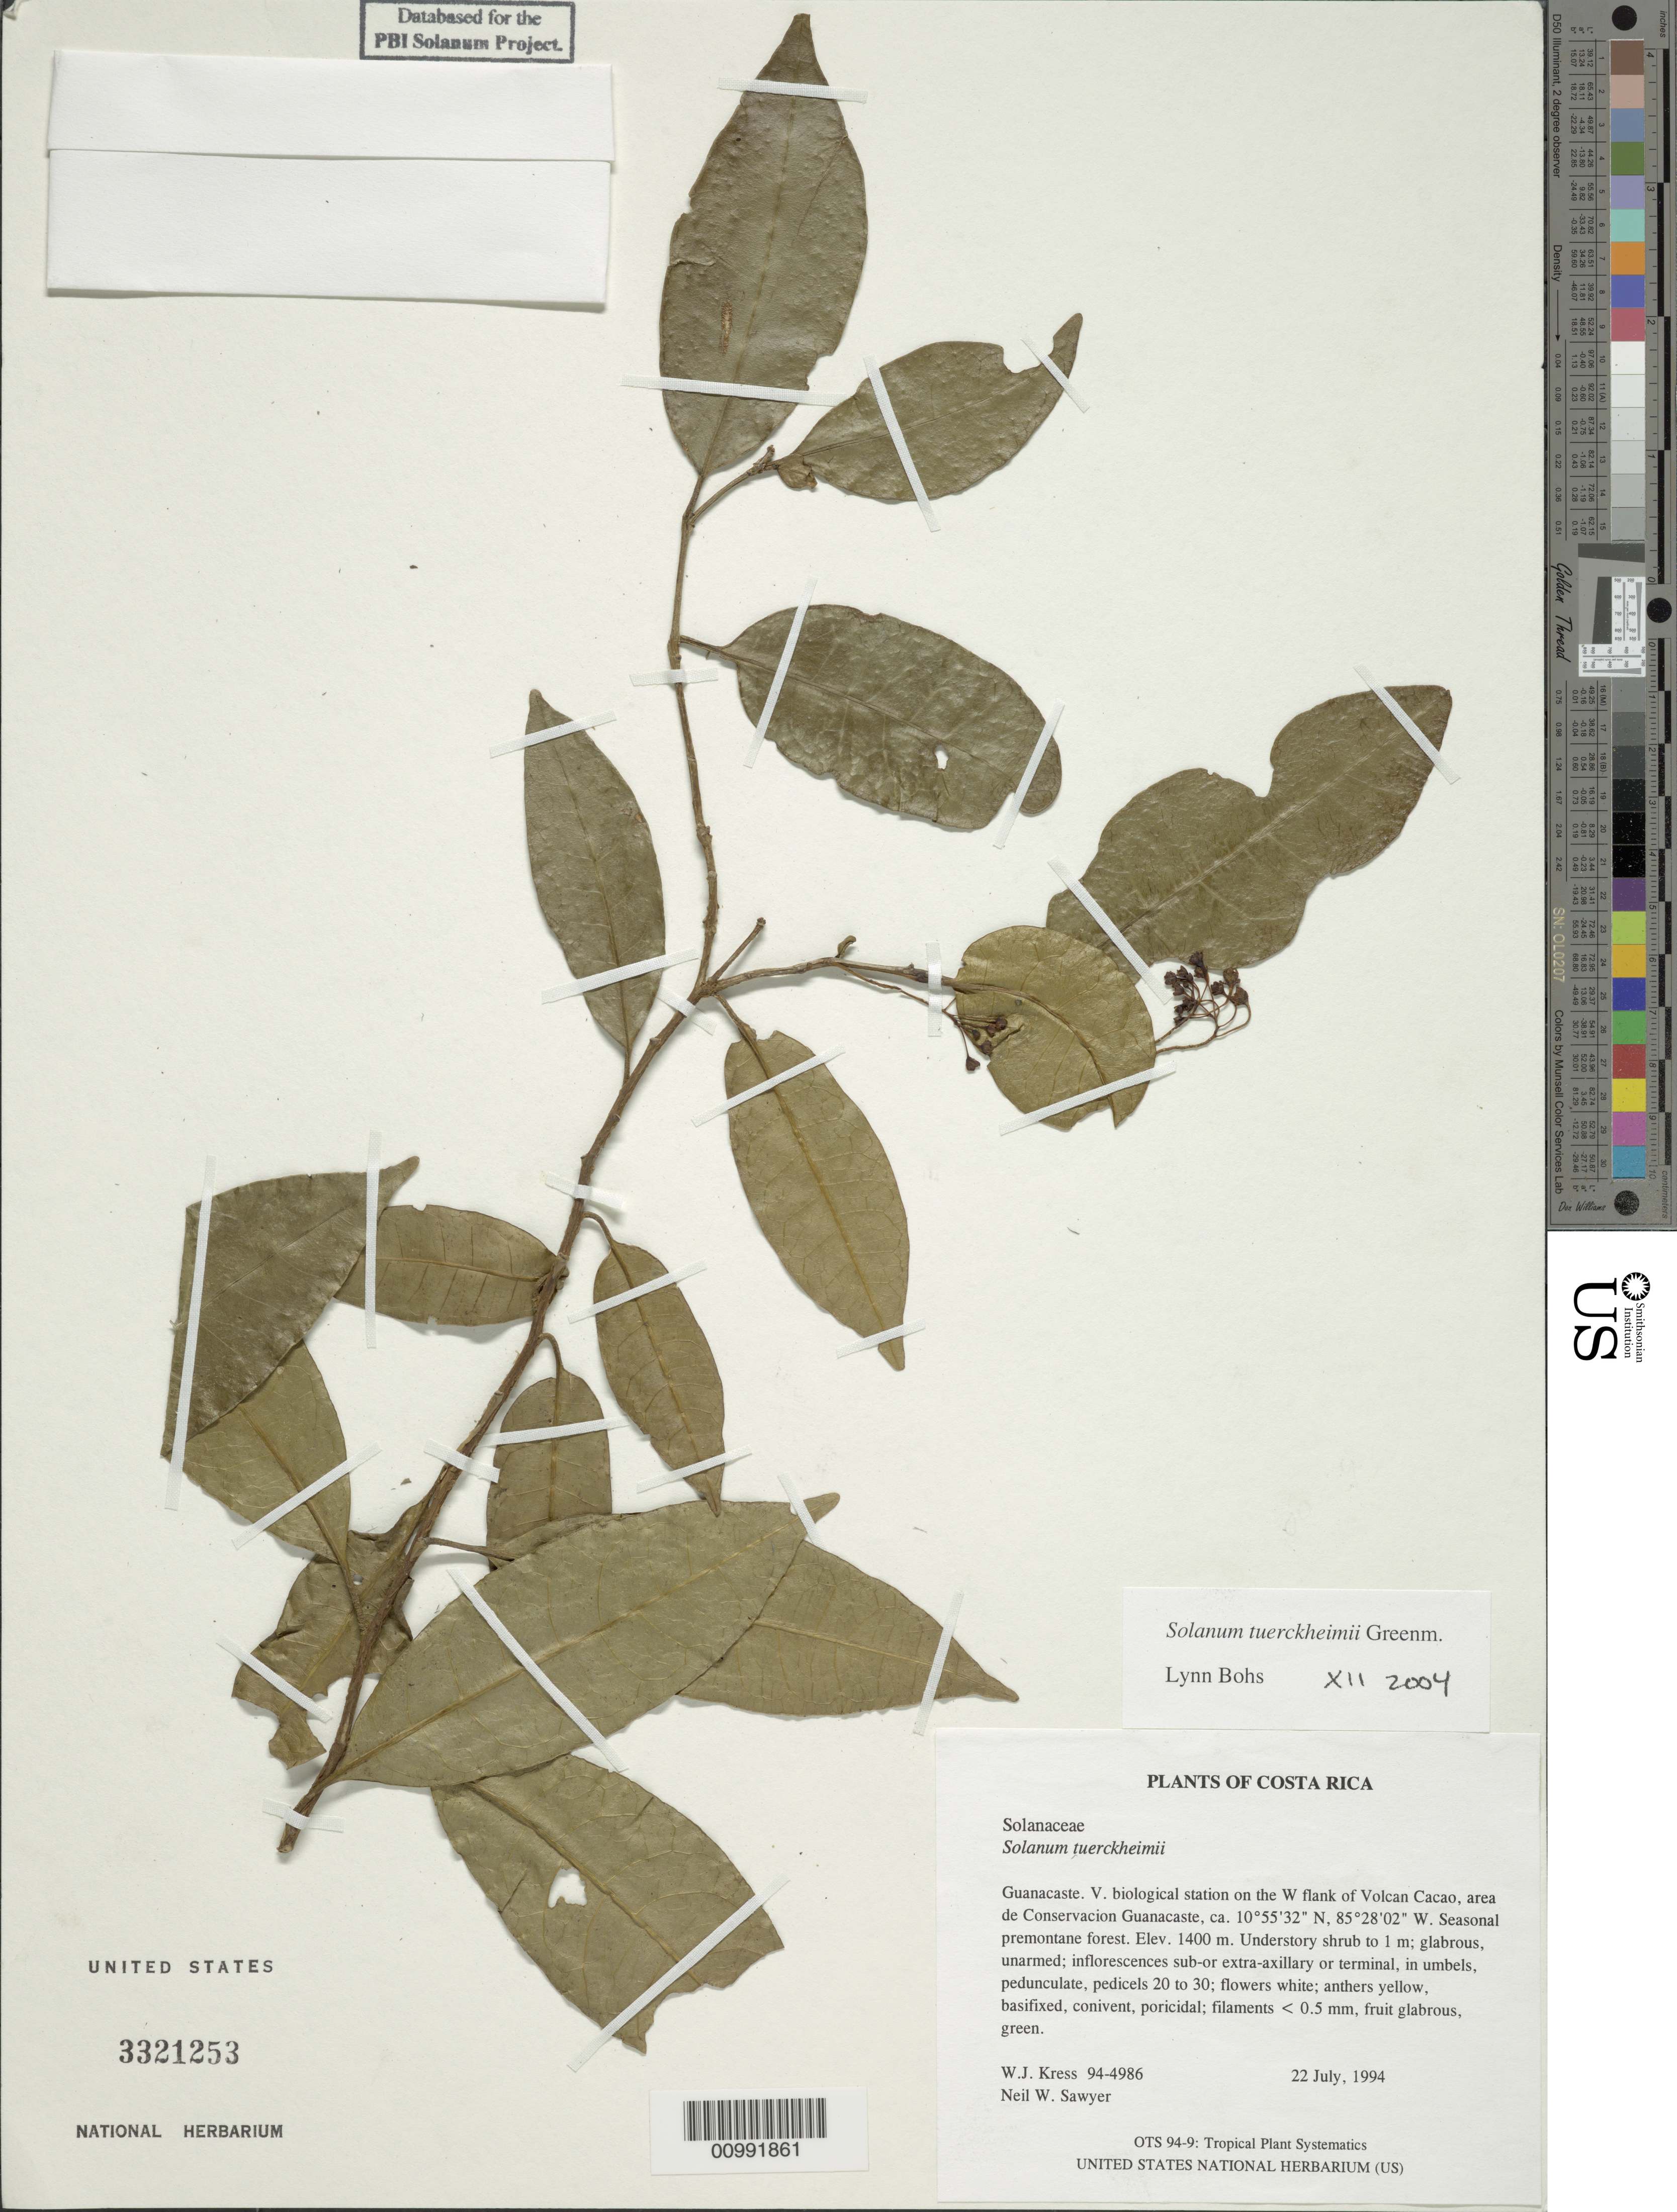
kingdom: Plantae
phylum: Tracheophyta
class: Magnoliopsida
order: Solanales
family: Solanaceae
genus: Solanum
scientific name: Solanum tuerckheimii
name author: Greenm. ex Donn. Sm.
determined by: Bohs, L. A.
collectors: W. J. Kress & N. W. Sawyer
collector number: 94-4986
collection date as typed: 22 Jul 1994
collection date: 1994-07-22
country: Costa Rica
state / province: Guanacaste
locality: V. biological station on the W flank of Volcán Cacao, area de Conservación Guanacaste.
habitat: Seasonal premontane forest.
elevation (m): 1400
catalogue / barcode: US 3321253